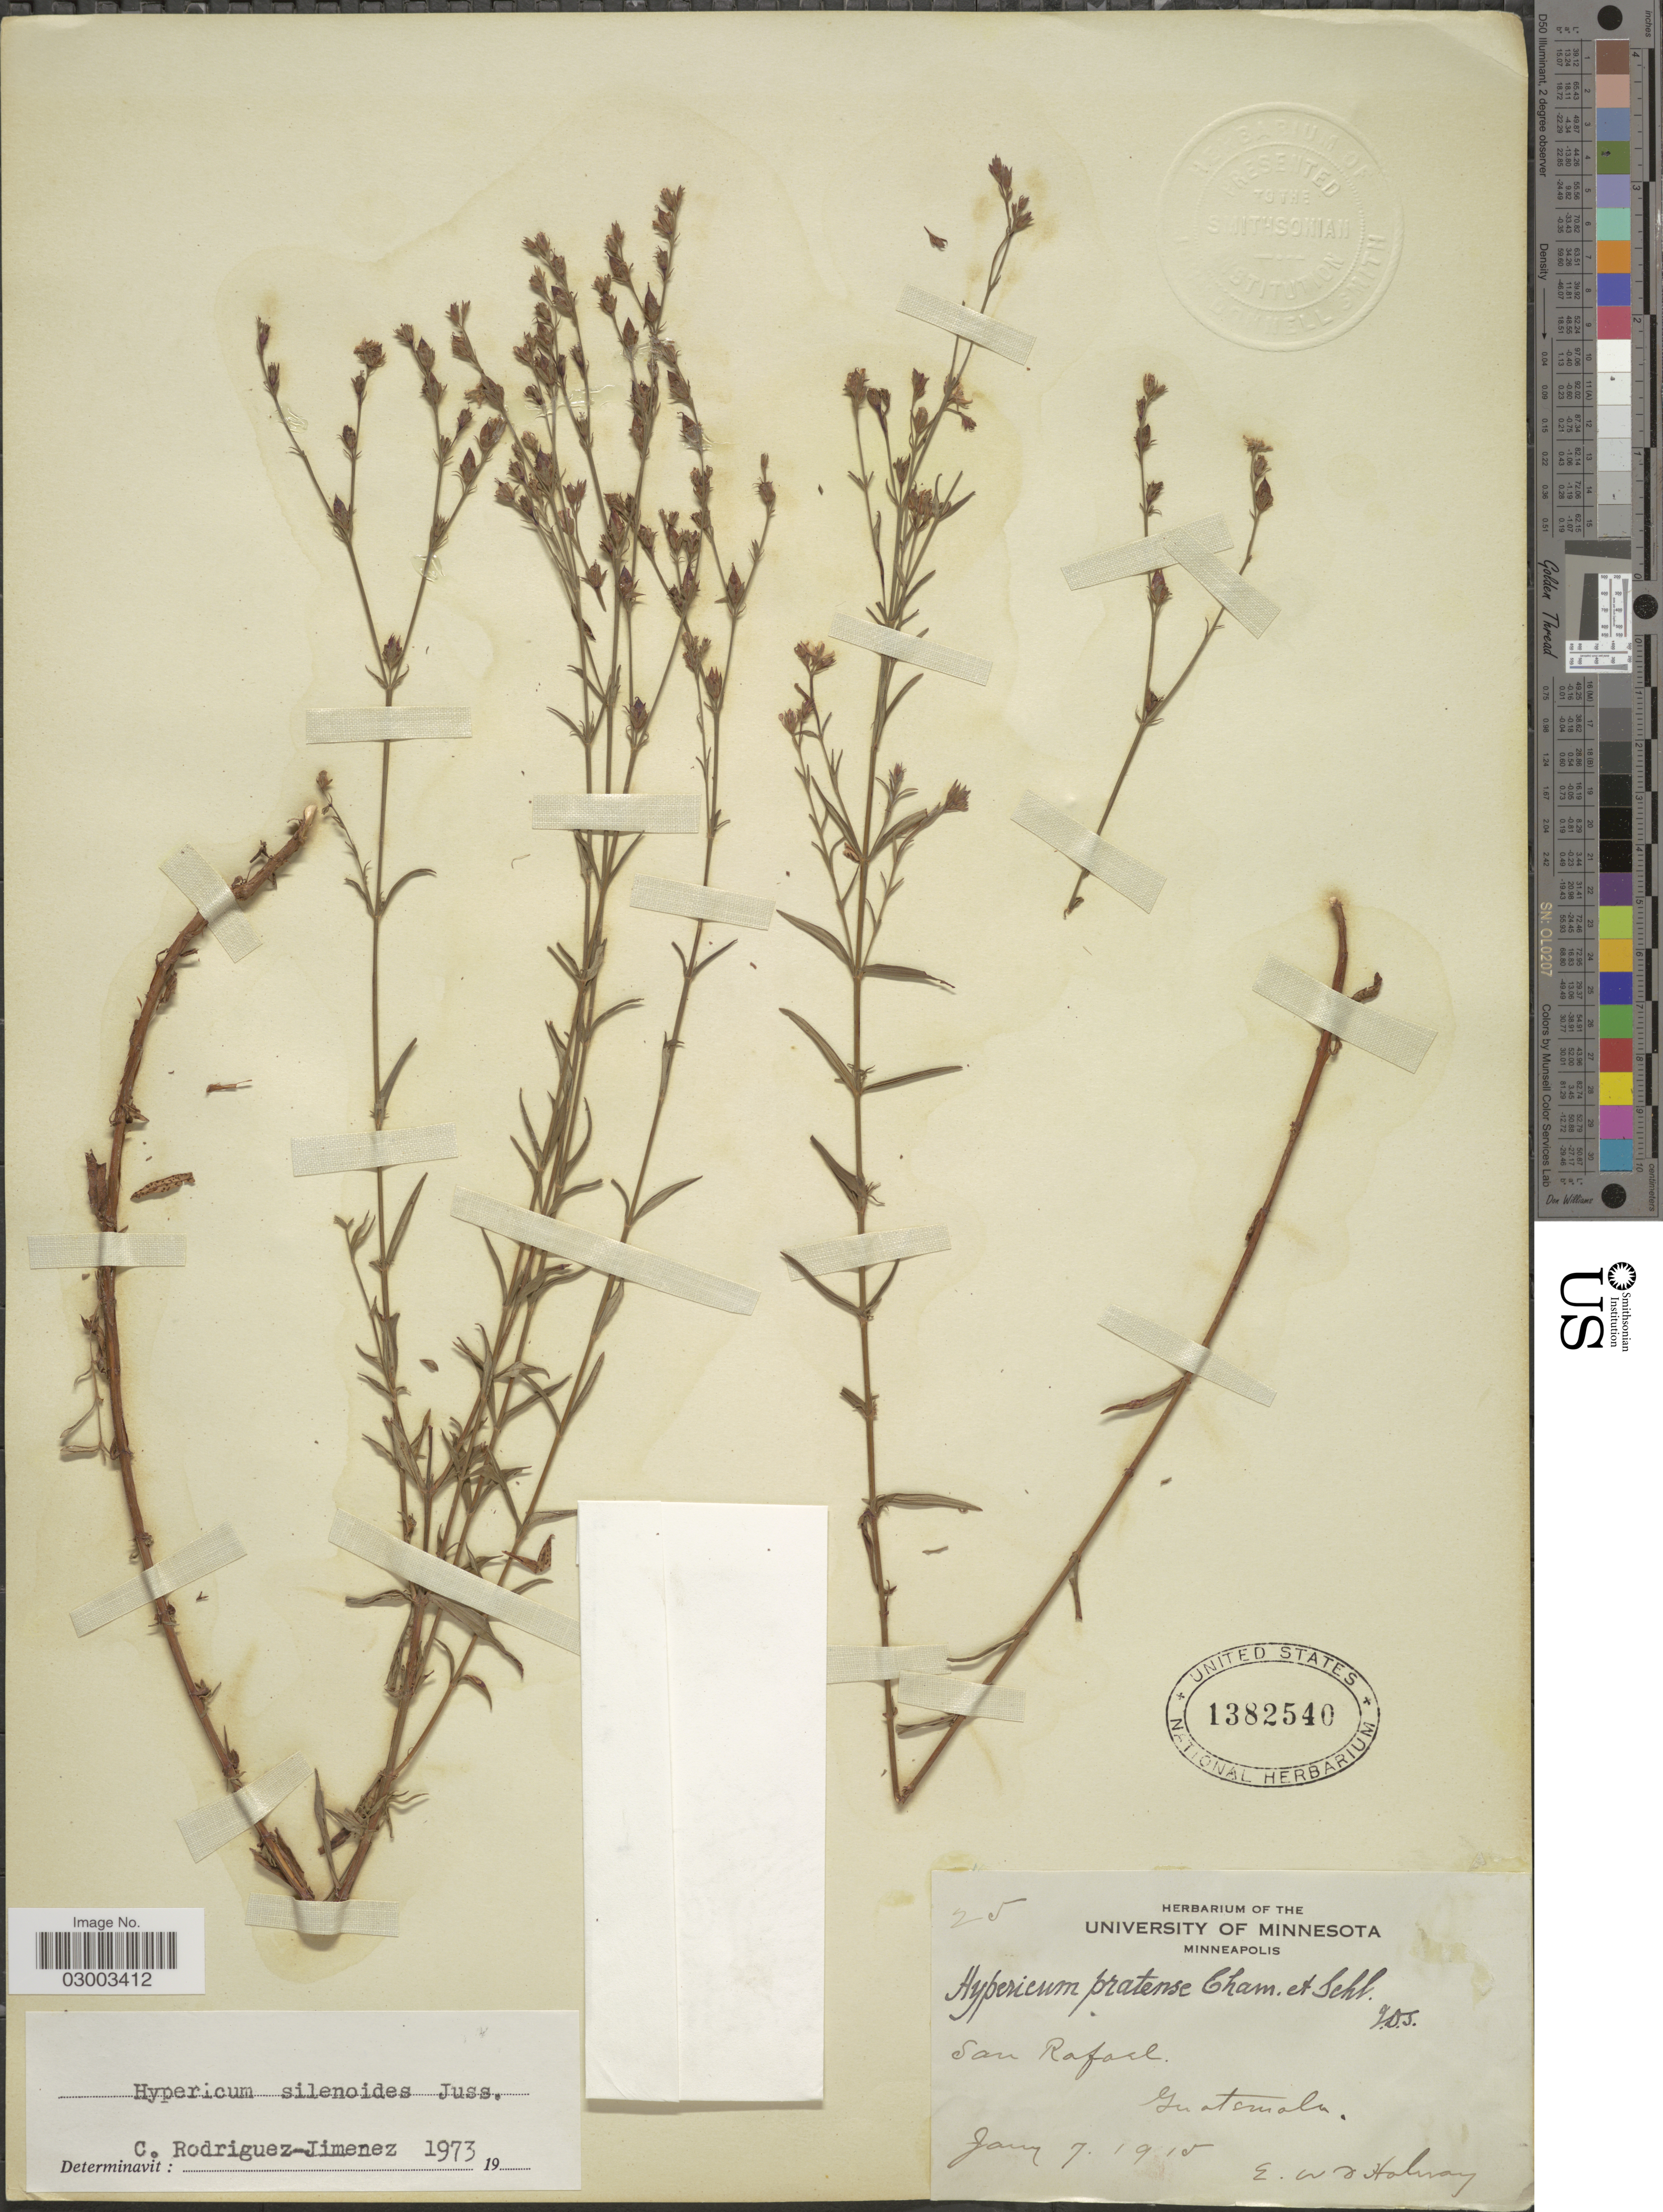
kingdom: Plantae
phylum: Tracheophyta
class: Magnoliopsida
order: Malpighiales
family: Hypericaceae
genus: Hypericum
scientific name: Hypericum silenoides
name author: Juss.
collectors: E. W. D. Holway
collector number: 25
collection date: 1915-01-07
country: Guatemala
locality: San Rafael.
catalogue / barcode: US 1382540